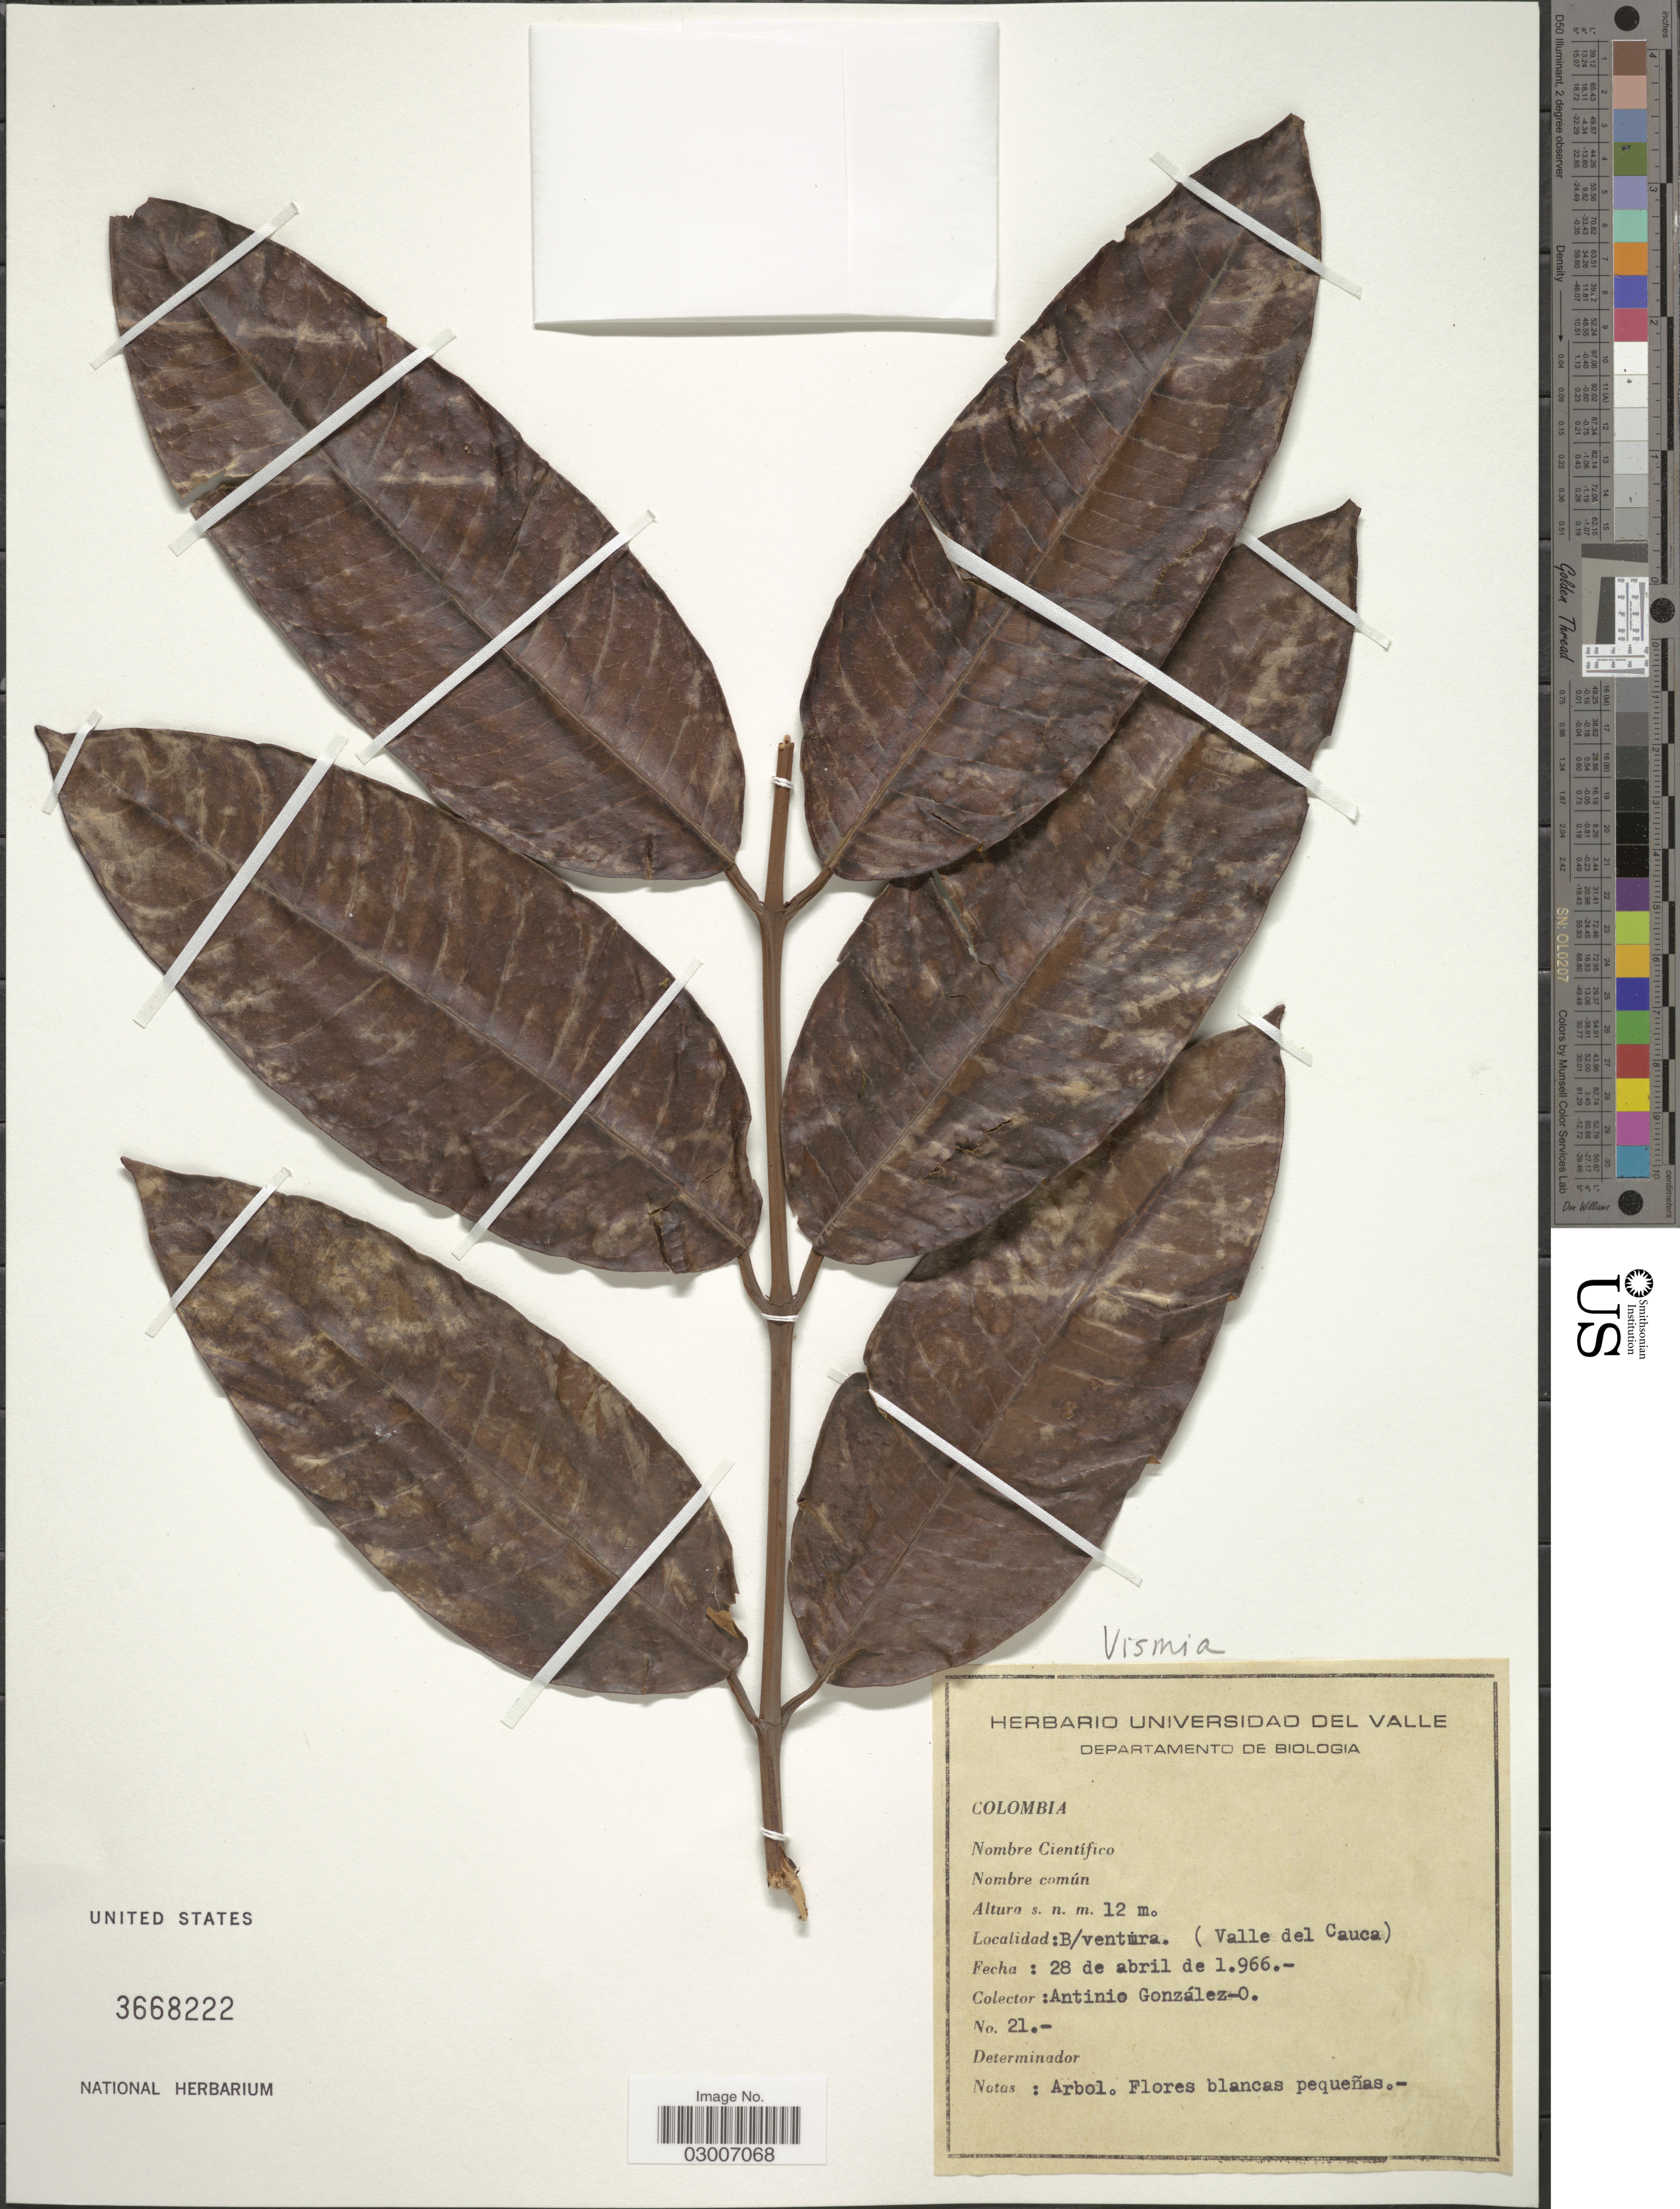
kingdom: Plantae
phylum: Tracheophyta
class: Magnoliopsida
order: Malpighiales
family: Hypericaceae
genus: Vismia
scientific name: Vismia sp.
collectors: A. Gonzalez O.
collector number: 21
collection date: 1966-04-28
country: Colombia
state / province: Valle del Cauca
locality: B/ventura.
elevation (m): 12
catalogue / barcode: US 3668222